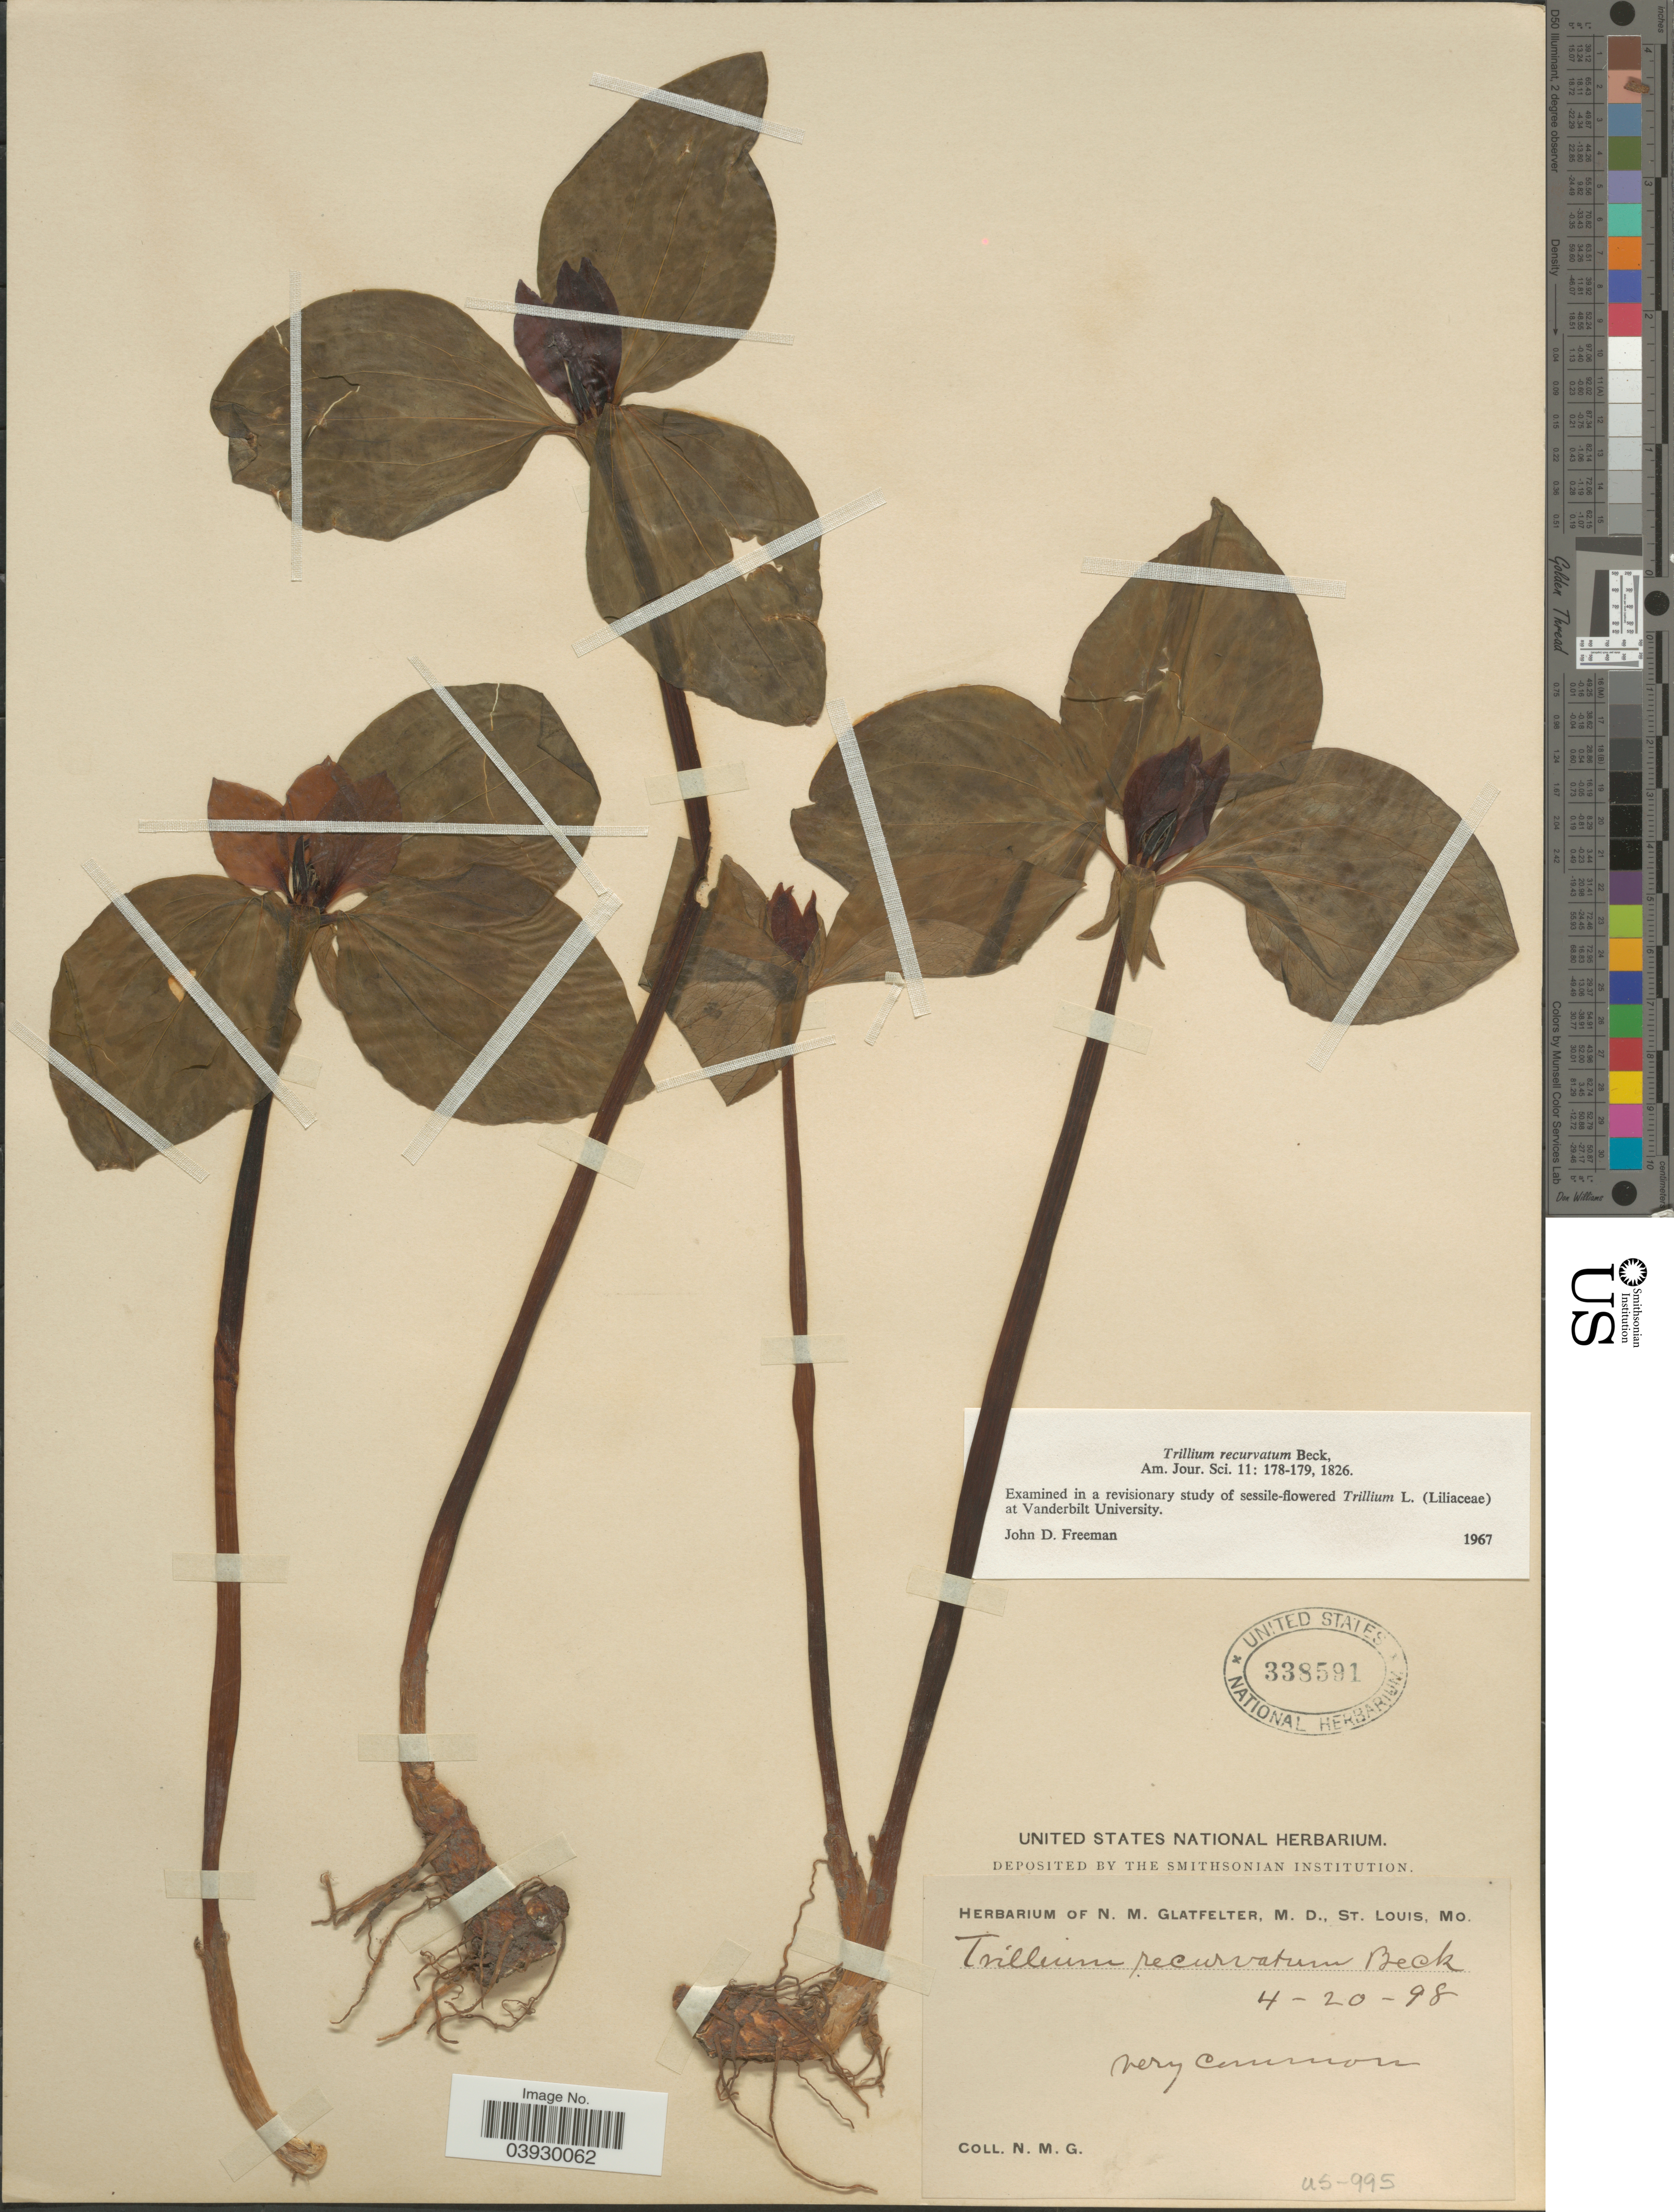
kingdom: Plantae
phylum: Tracheophyta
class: Liliopsida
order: Liliales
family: Melanthiaceae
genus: Trillium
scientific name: Trillium recurvatum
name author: L.C. Beck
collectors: N. M. Glatfelter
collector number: US-995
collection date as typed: Transcribed d/m/y: 20/4/98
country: United States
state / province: Missouri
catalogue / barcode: US 338591